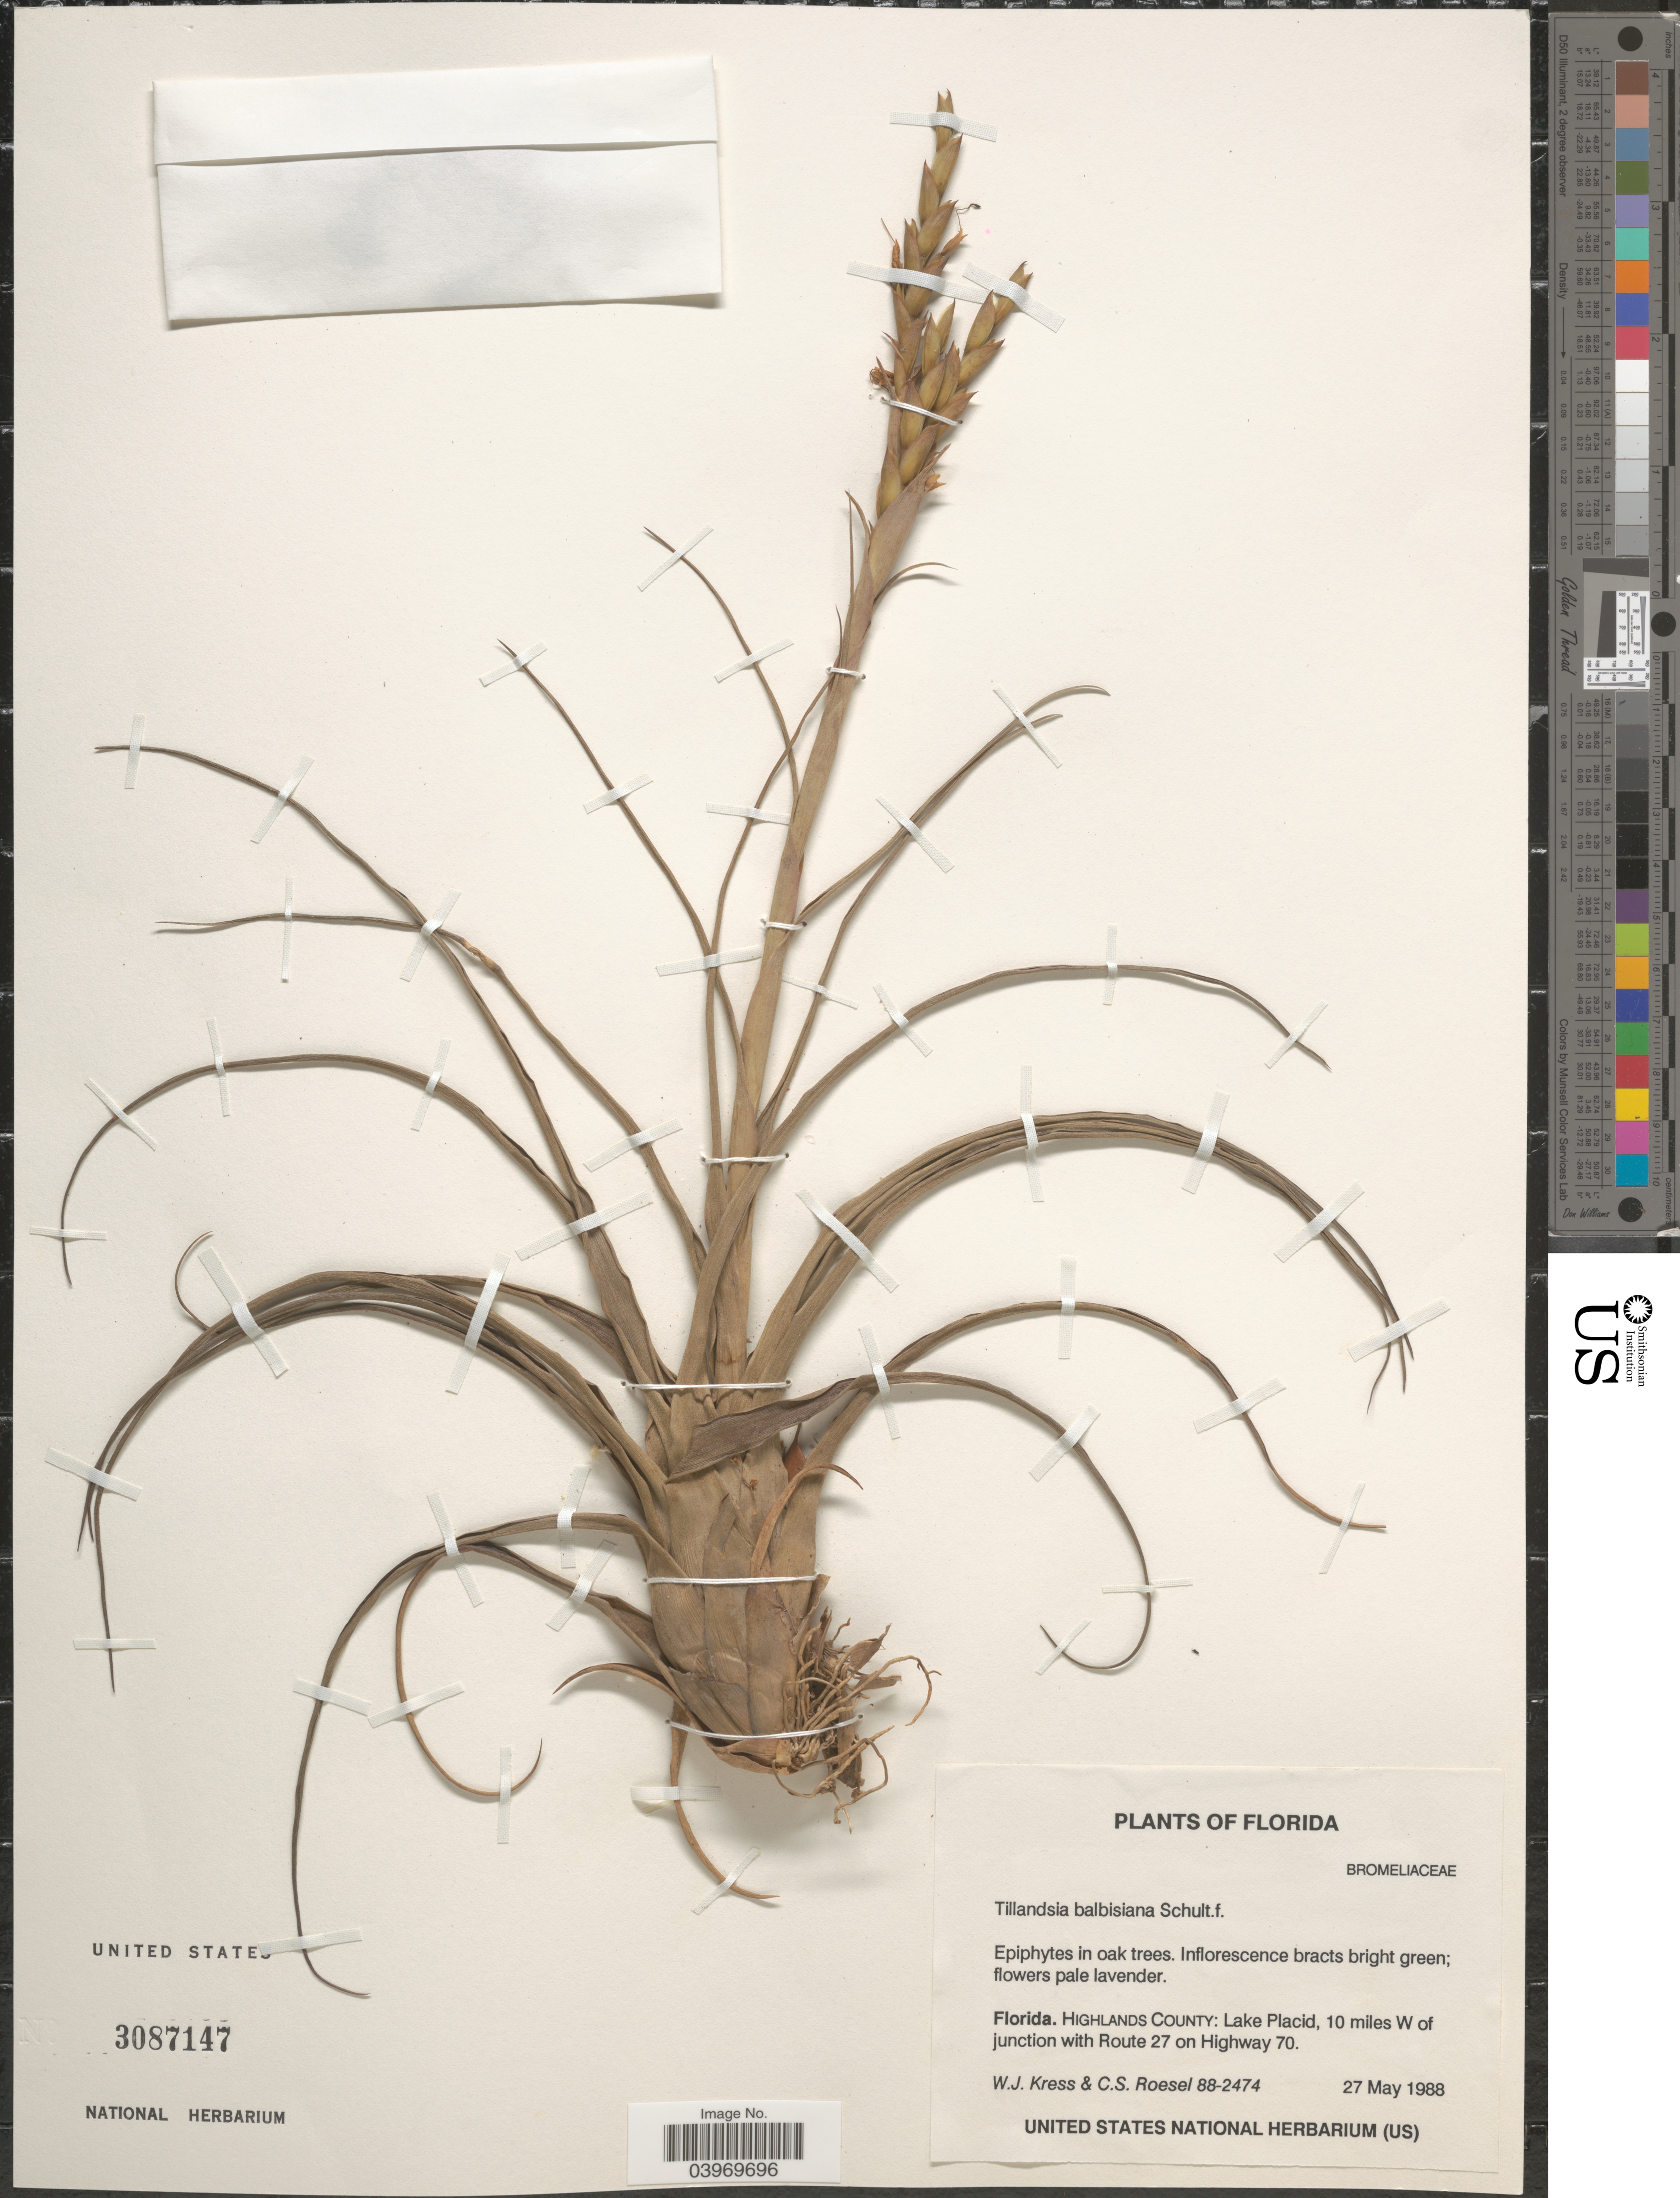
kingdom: Plantae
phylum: Tracheophyta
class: Liliopsida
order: Poales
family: Bromeliaceae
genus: Tillandsia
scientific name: Tillandsia balbisiana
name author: Schult. f.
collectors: W. J. Kress & C. S. Roesel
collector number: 88-2474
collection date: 1988-05-27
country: United States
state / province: Florida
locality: Highlands County: Lake Placid, 10 miles W of junction with Route 27 on Highway 70.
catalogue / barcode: US 3087147